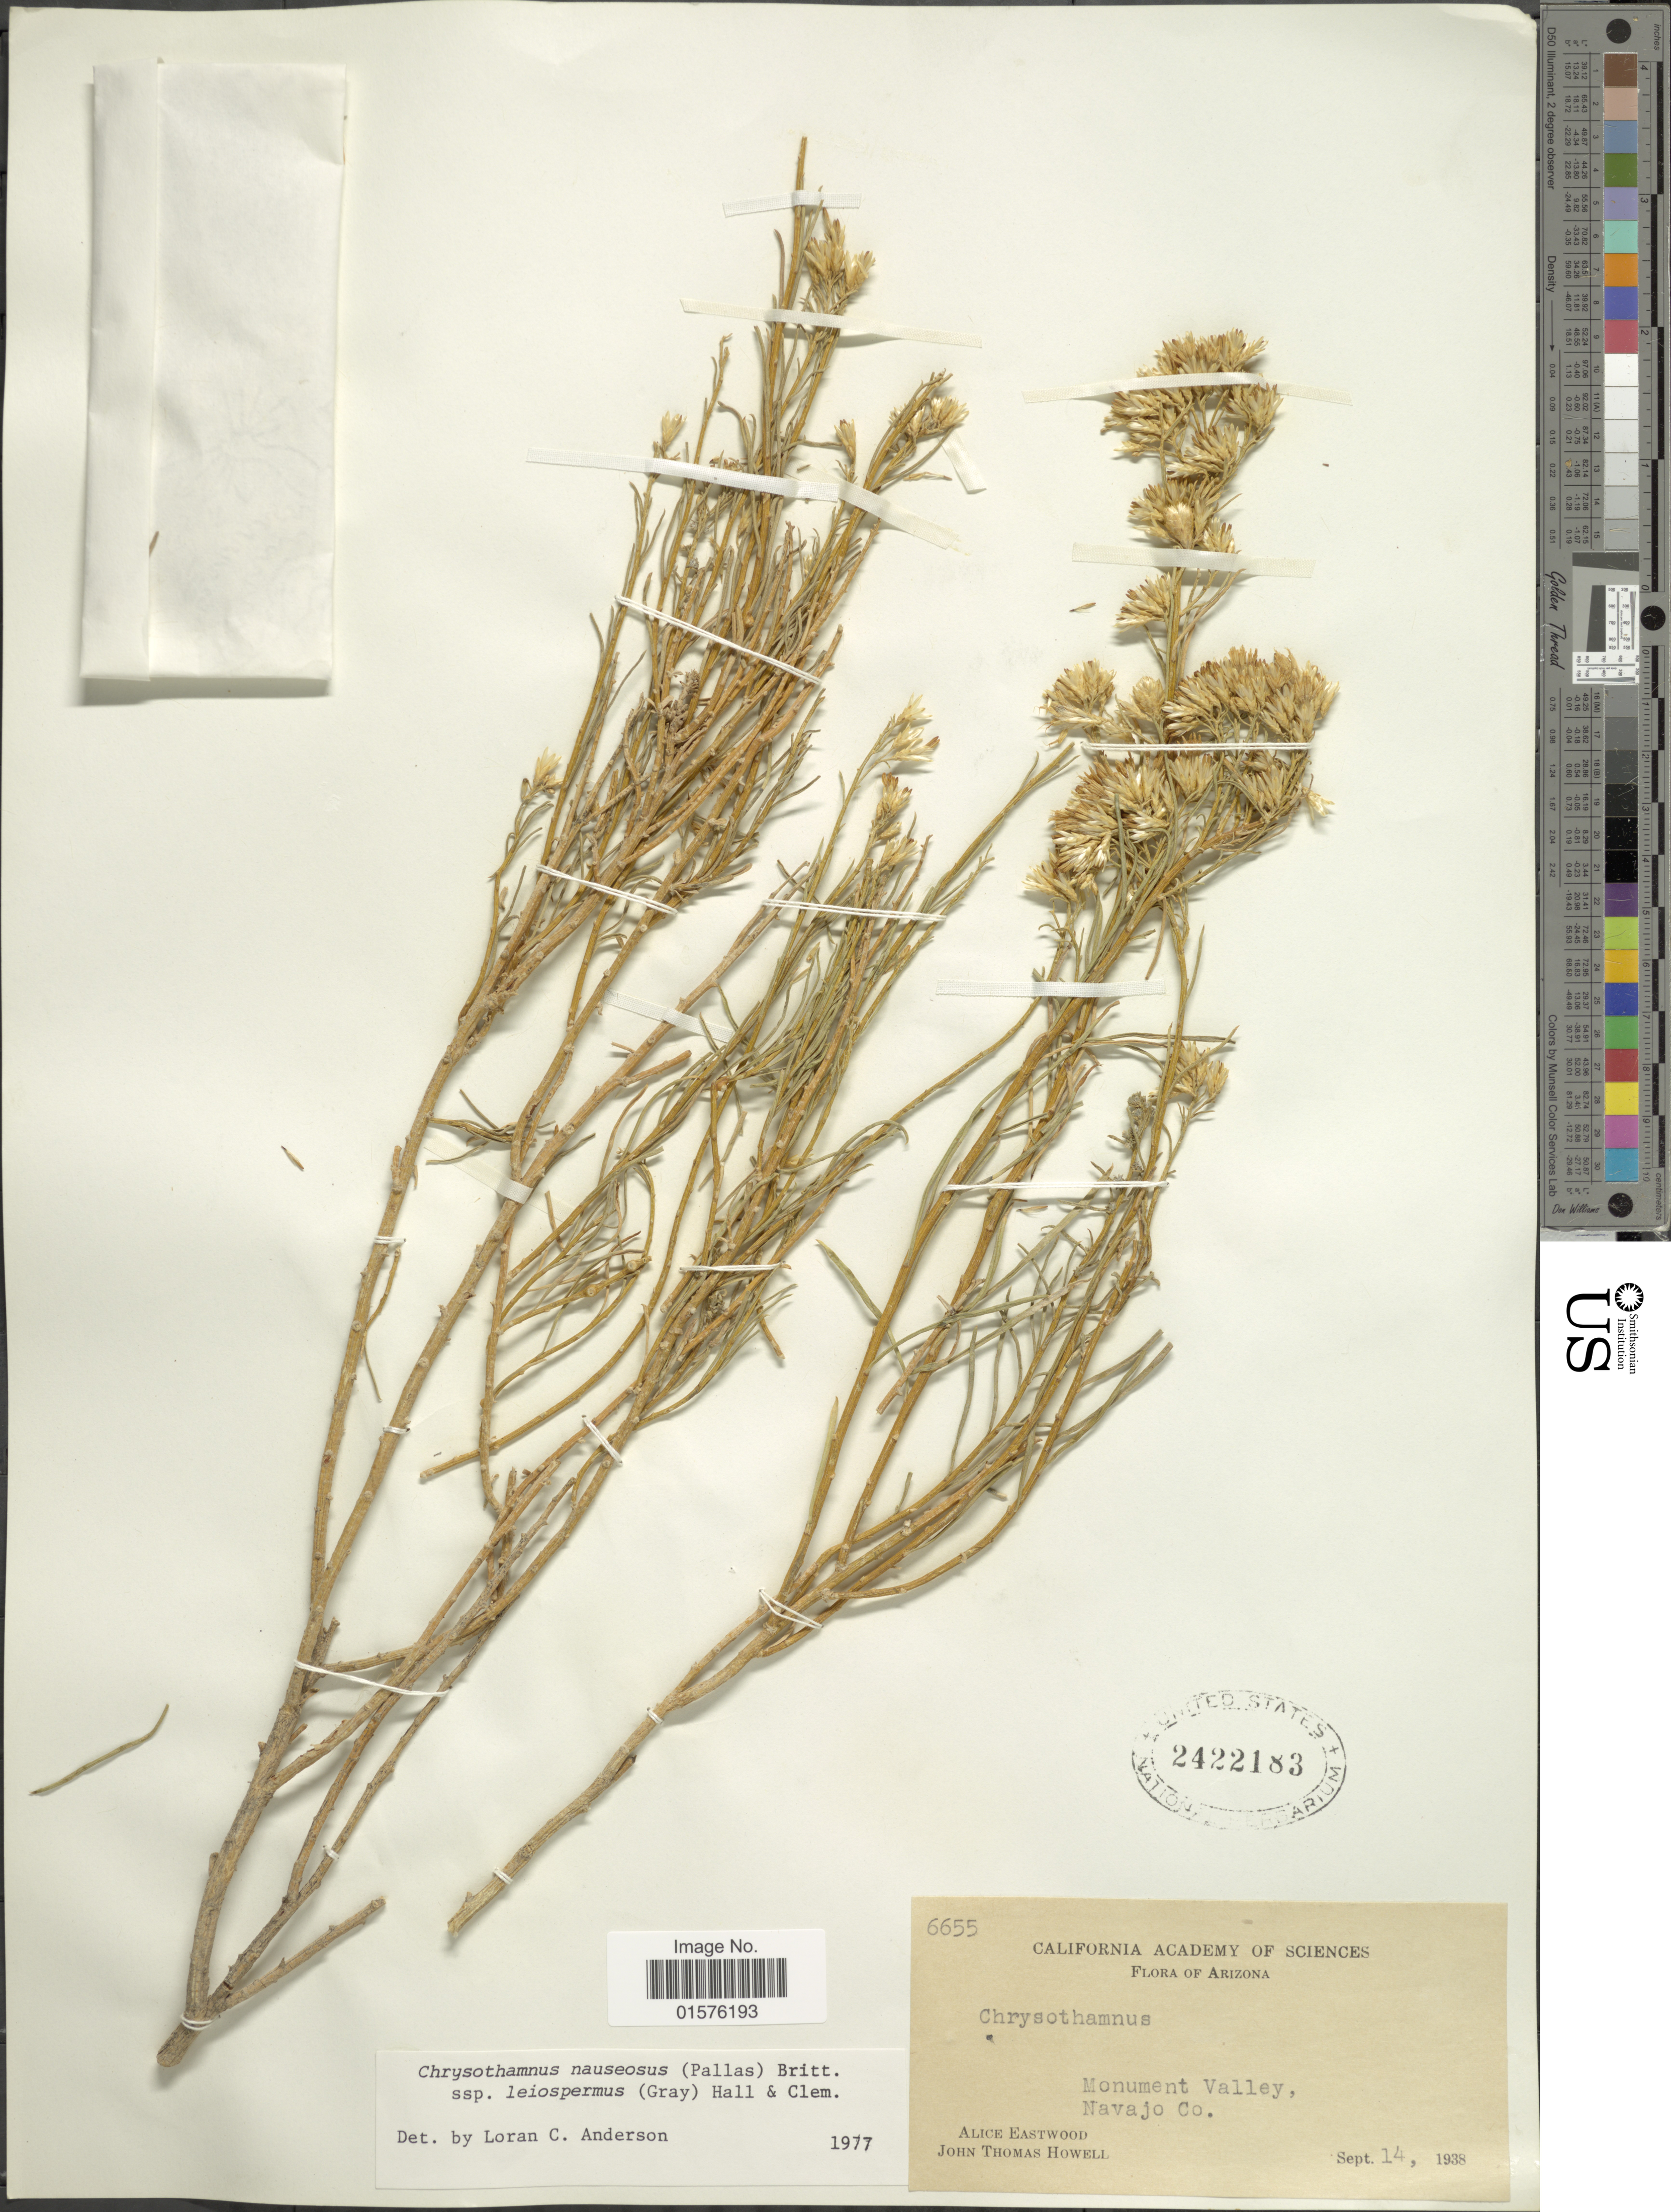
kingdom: Plantae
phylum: Tracheophyta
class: Magnoliopsida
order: Asterales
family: Asteraceae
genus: Ericameria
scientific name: Ericameria nauseosa var. leiosperma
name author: (A. Gray) G.L. Nesom & G.I. Baird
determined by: Urbatsch, Lowell E., Curator (LSU), Louisiana State University (UNITED STATES)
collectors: A. Eastwood & J. T. Howell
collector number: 665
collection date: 1938-09-14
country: United States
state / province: Arizona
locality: Monument Valley, Navajo Co.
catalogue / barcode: US 2422183